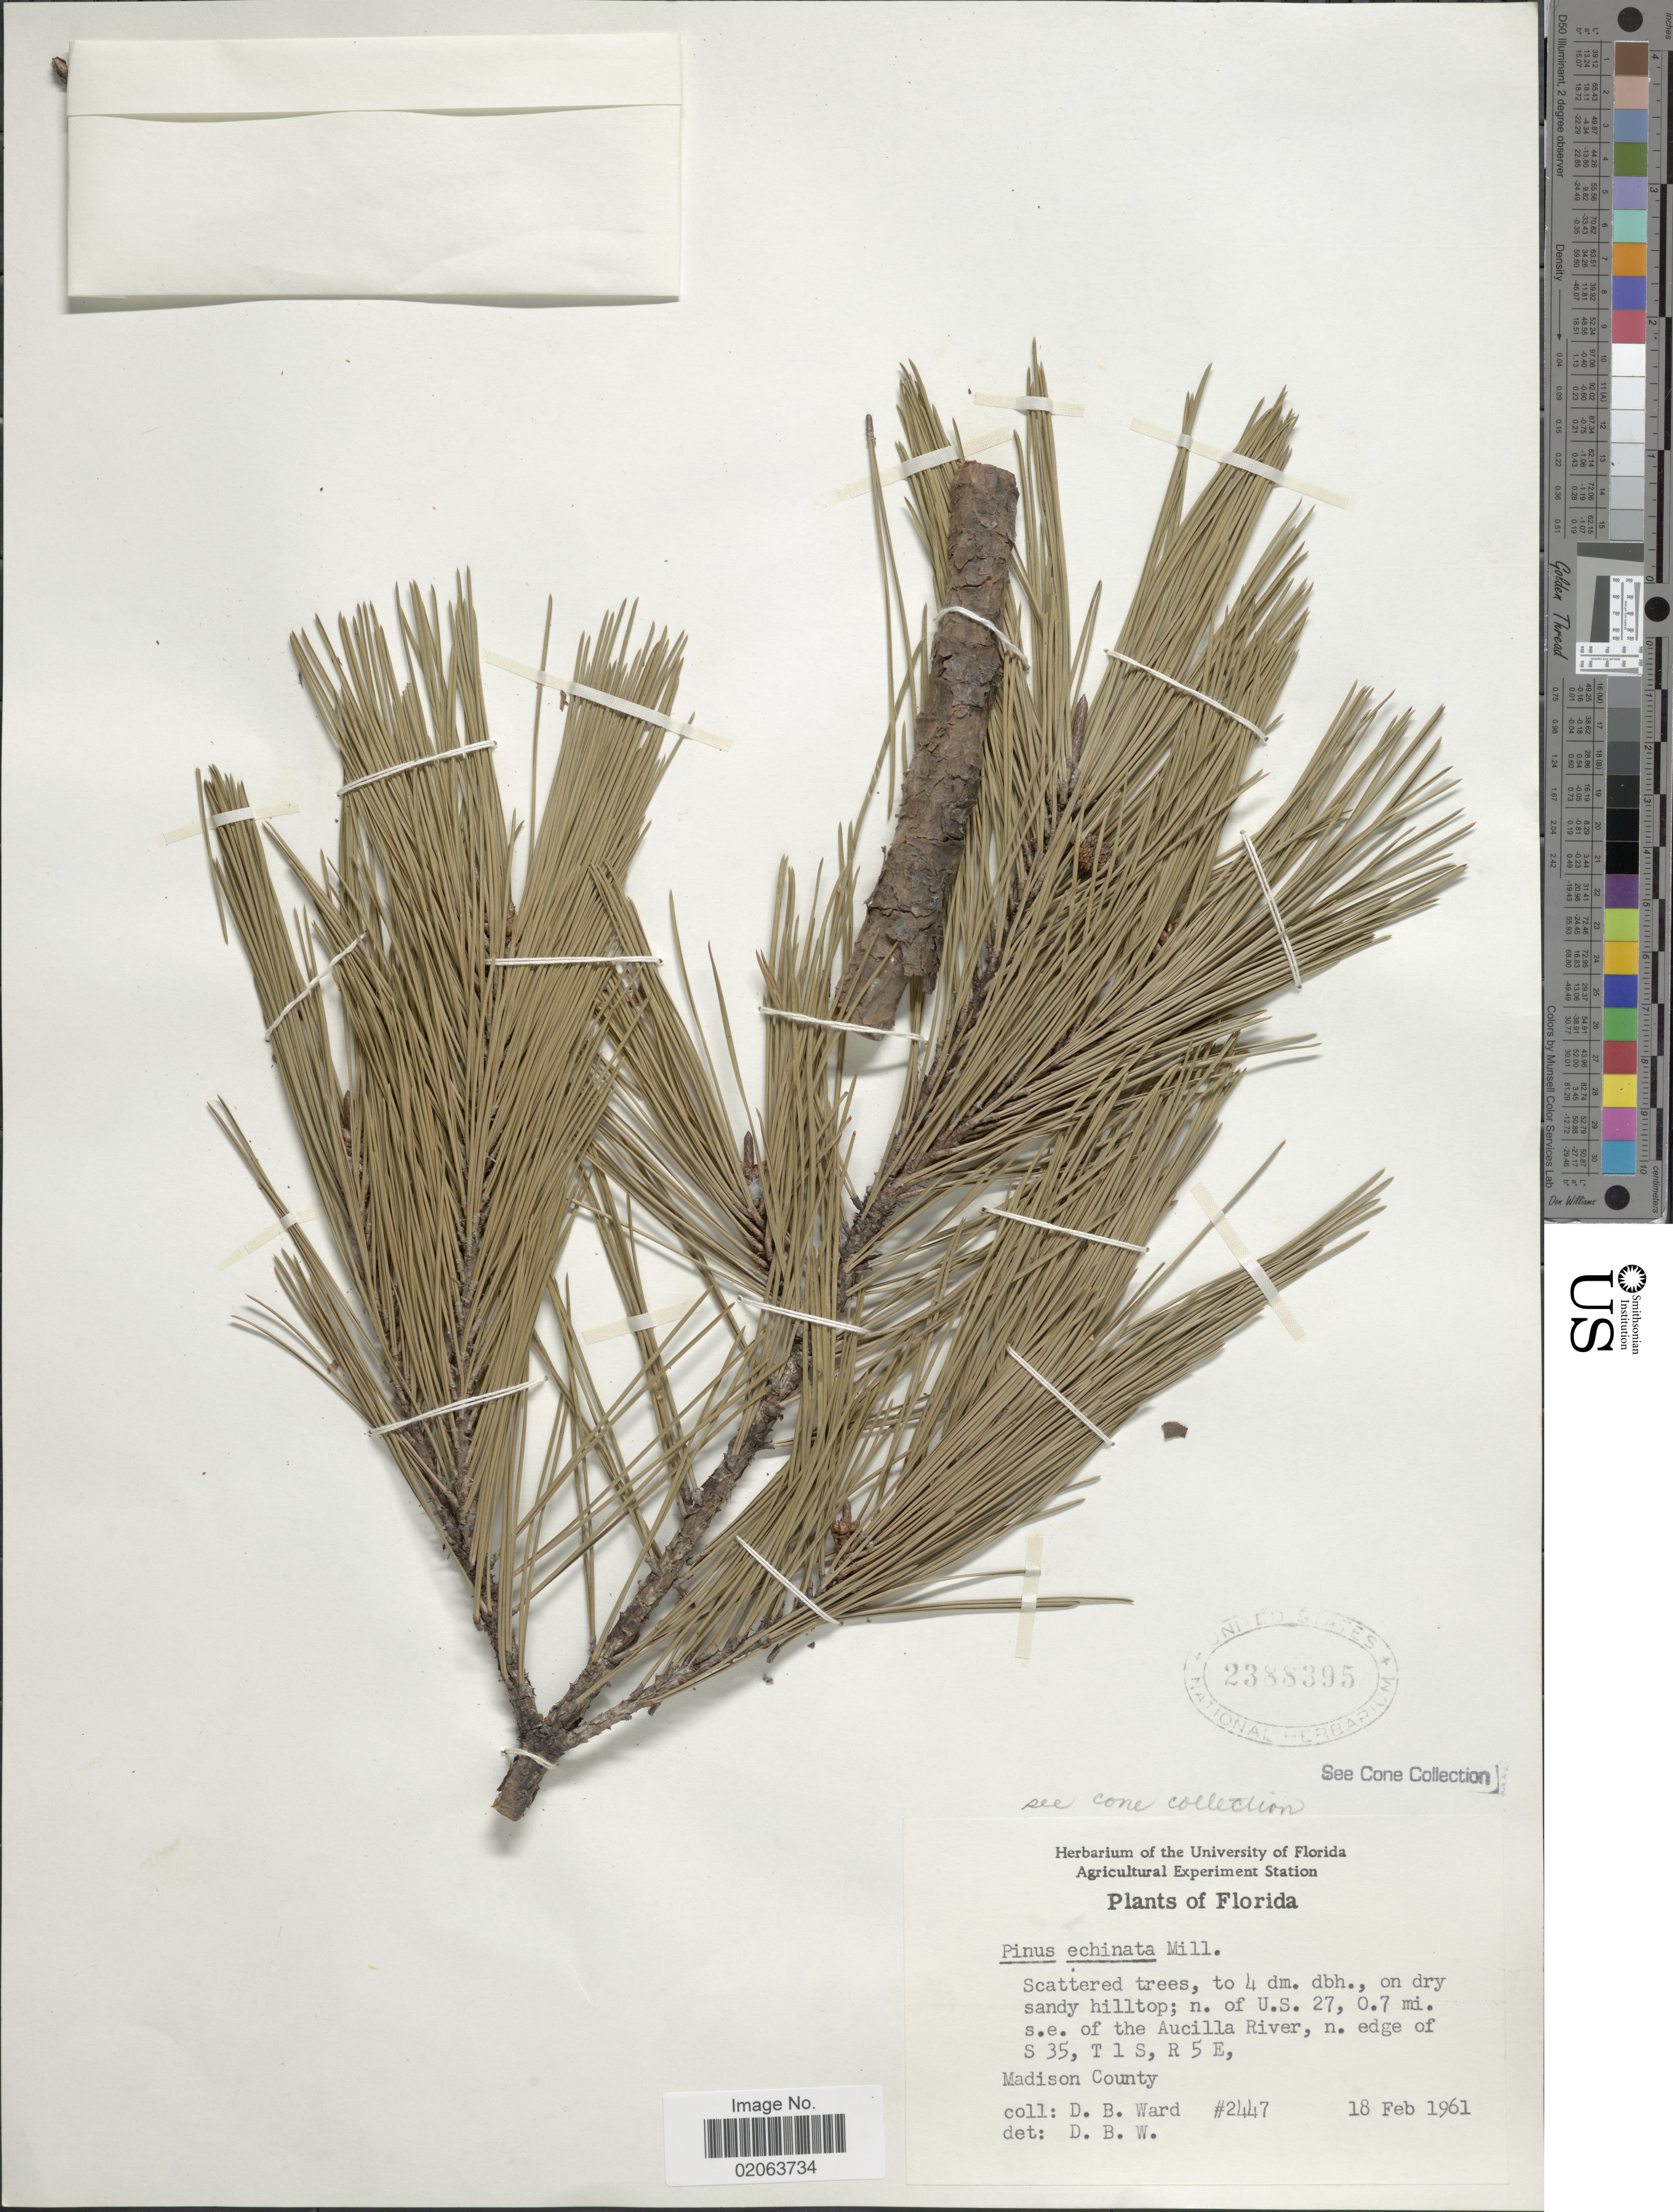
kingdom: Plantae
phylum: Tracheophyta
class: Pinopsida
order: Pinales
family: Pinaceae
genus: Pinus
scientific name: Pinus echinata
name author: Mill.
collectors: D. B. Ward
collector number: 2447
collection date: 1961-02-18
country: United States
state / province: Florida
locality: N. of U.S. 27, 0.7 mi. s.e. of the Aucilla River, n. edge of S 35, T 1 S, R 5 E. Madison County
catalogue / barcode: US 2388395